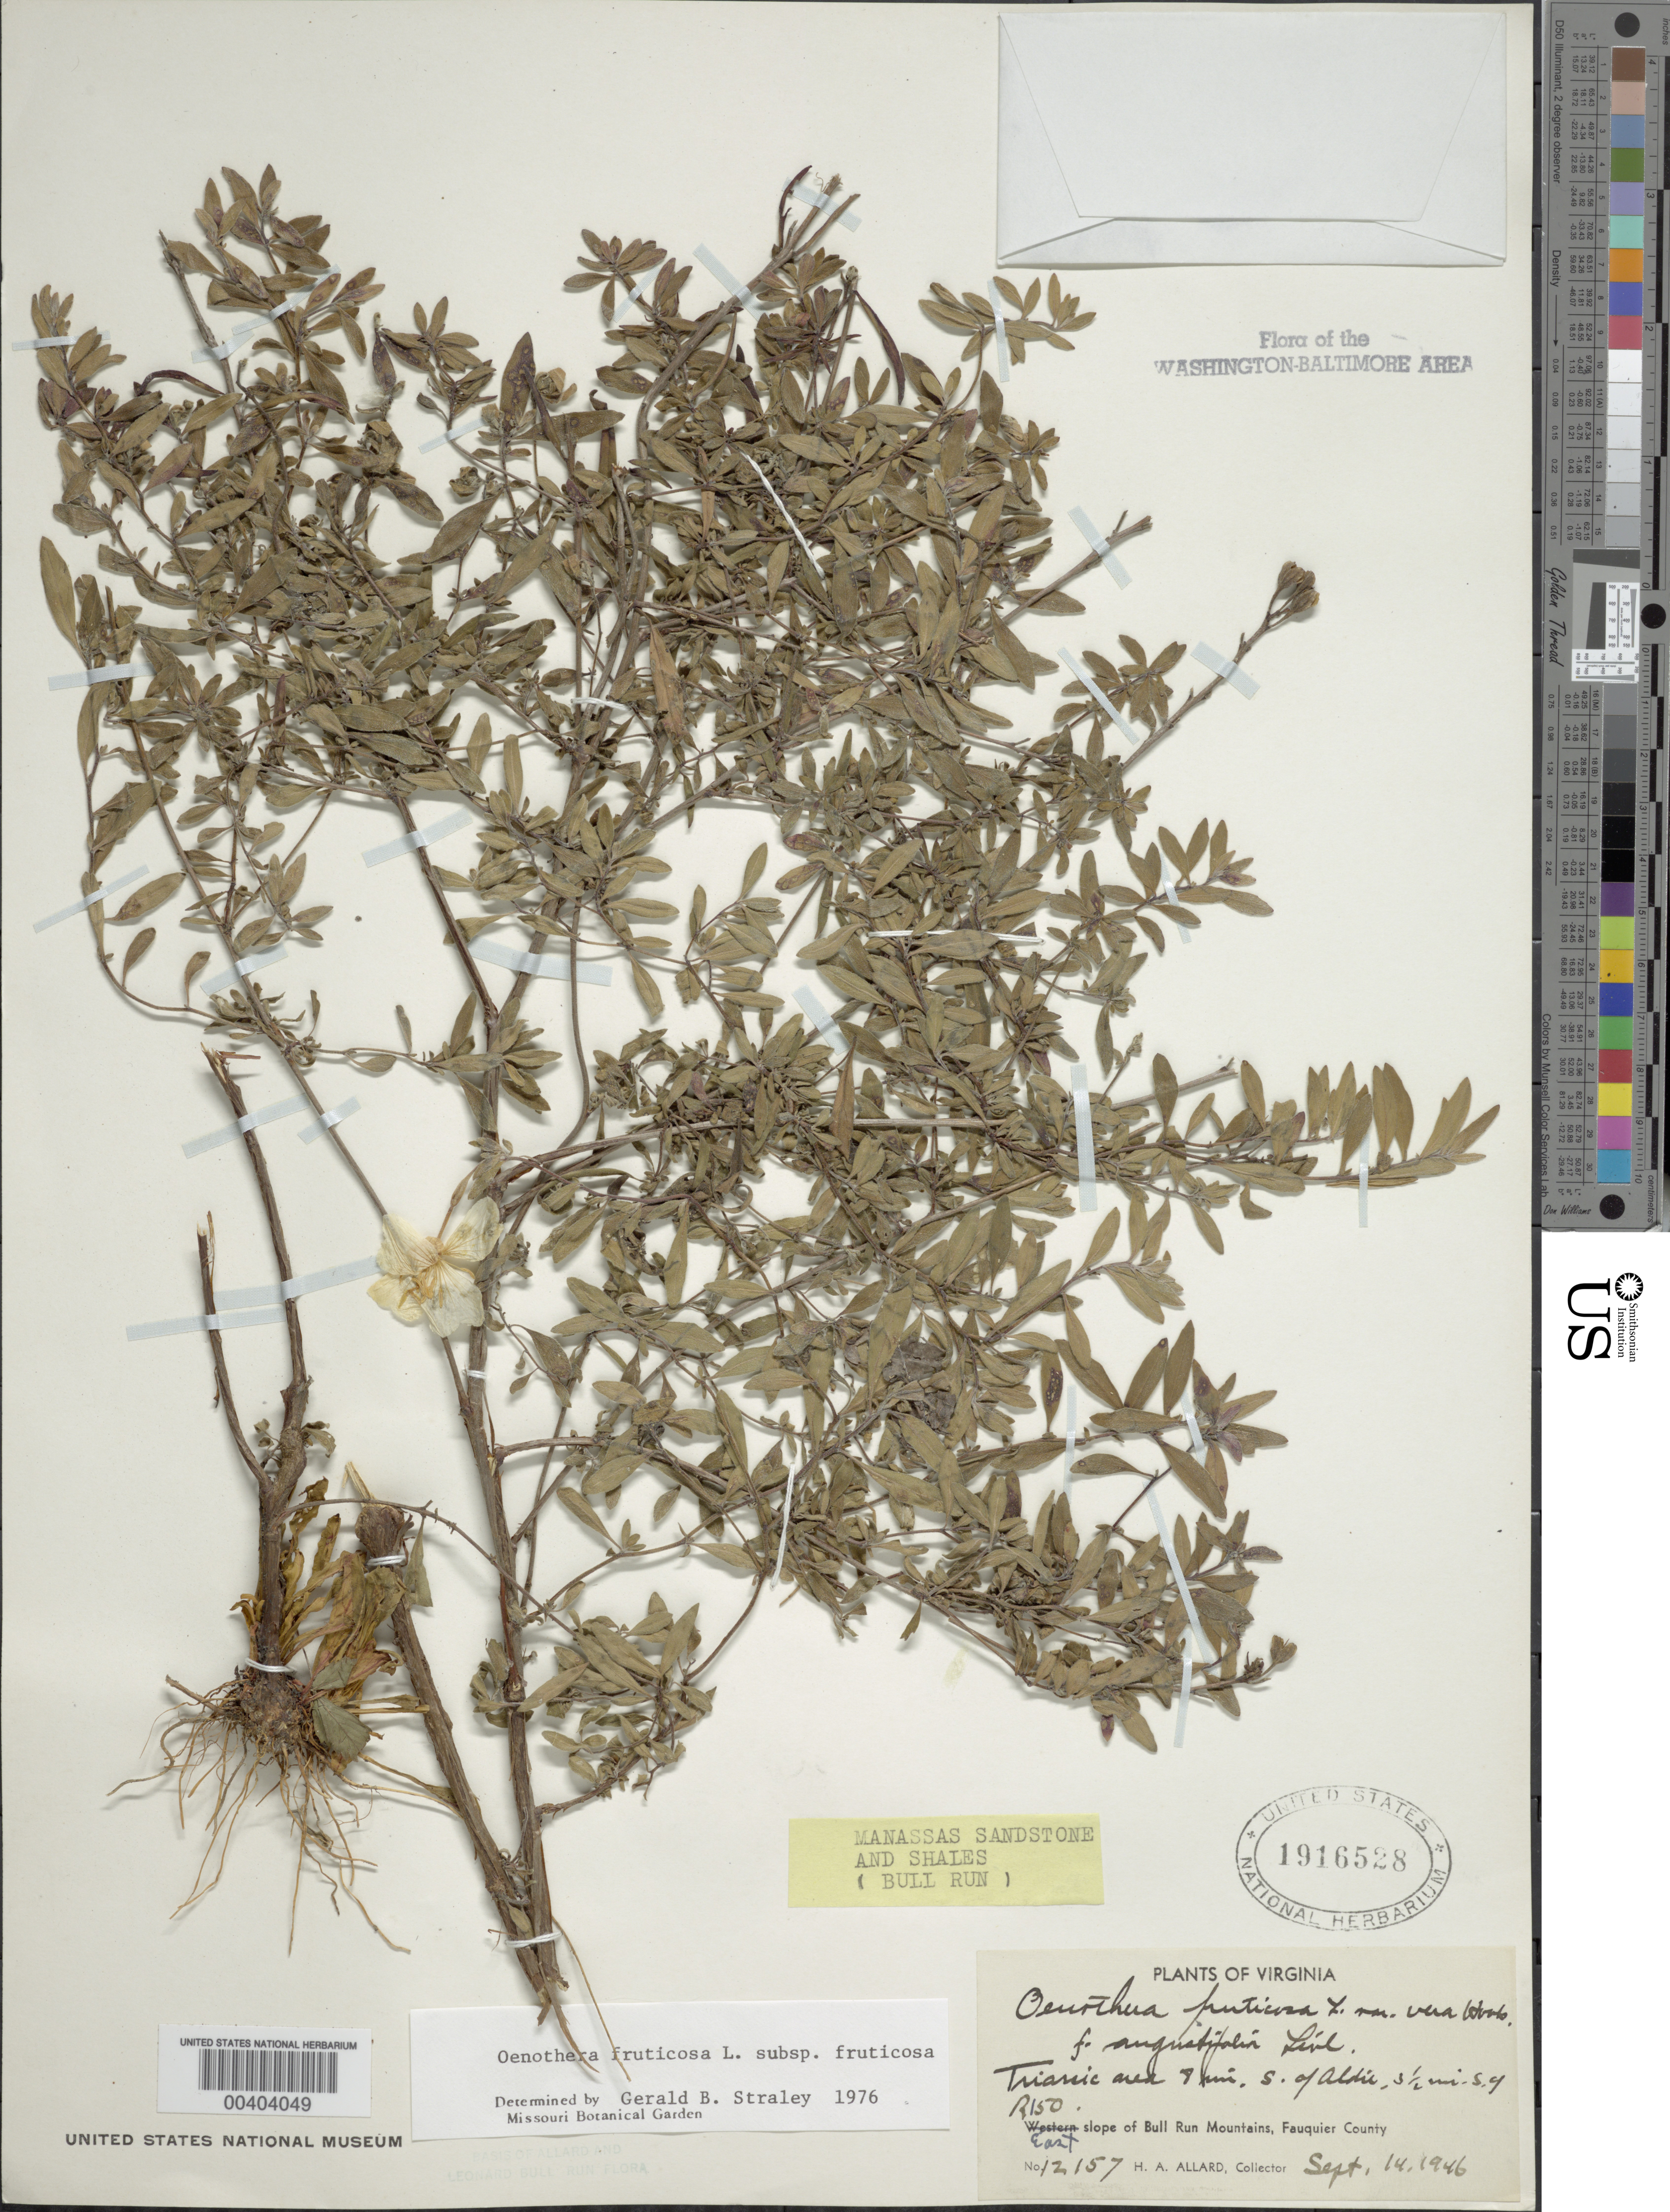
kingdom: Plantae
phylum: Tracheophyta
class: Magnoliopsida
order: Myrtales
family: Onagraceae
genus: Oenothera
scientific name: Oenothera fruticosa subsp. fruticosa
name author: L.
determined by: Straley, G. B.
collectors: H. A. Allard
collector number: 12157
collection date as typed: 14 Sep 1946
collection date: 1946-09-14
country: United States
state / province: Virginia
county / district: Fauquier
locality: Triassic area 4 mi. S of Aldie, 3.5 mi. S of R. 150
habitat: Manassas sandstone and shales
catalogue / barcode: US 1916528